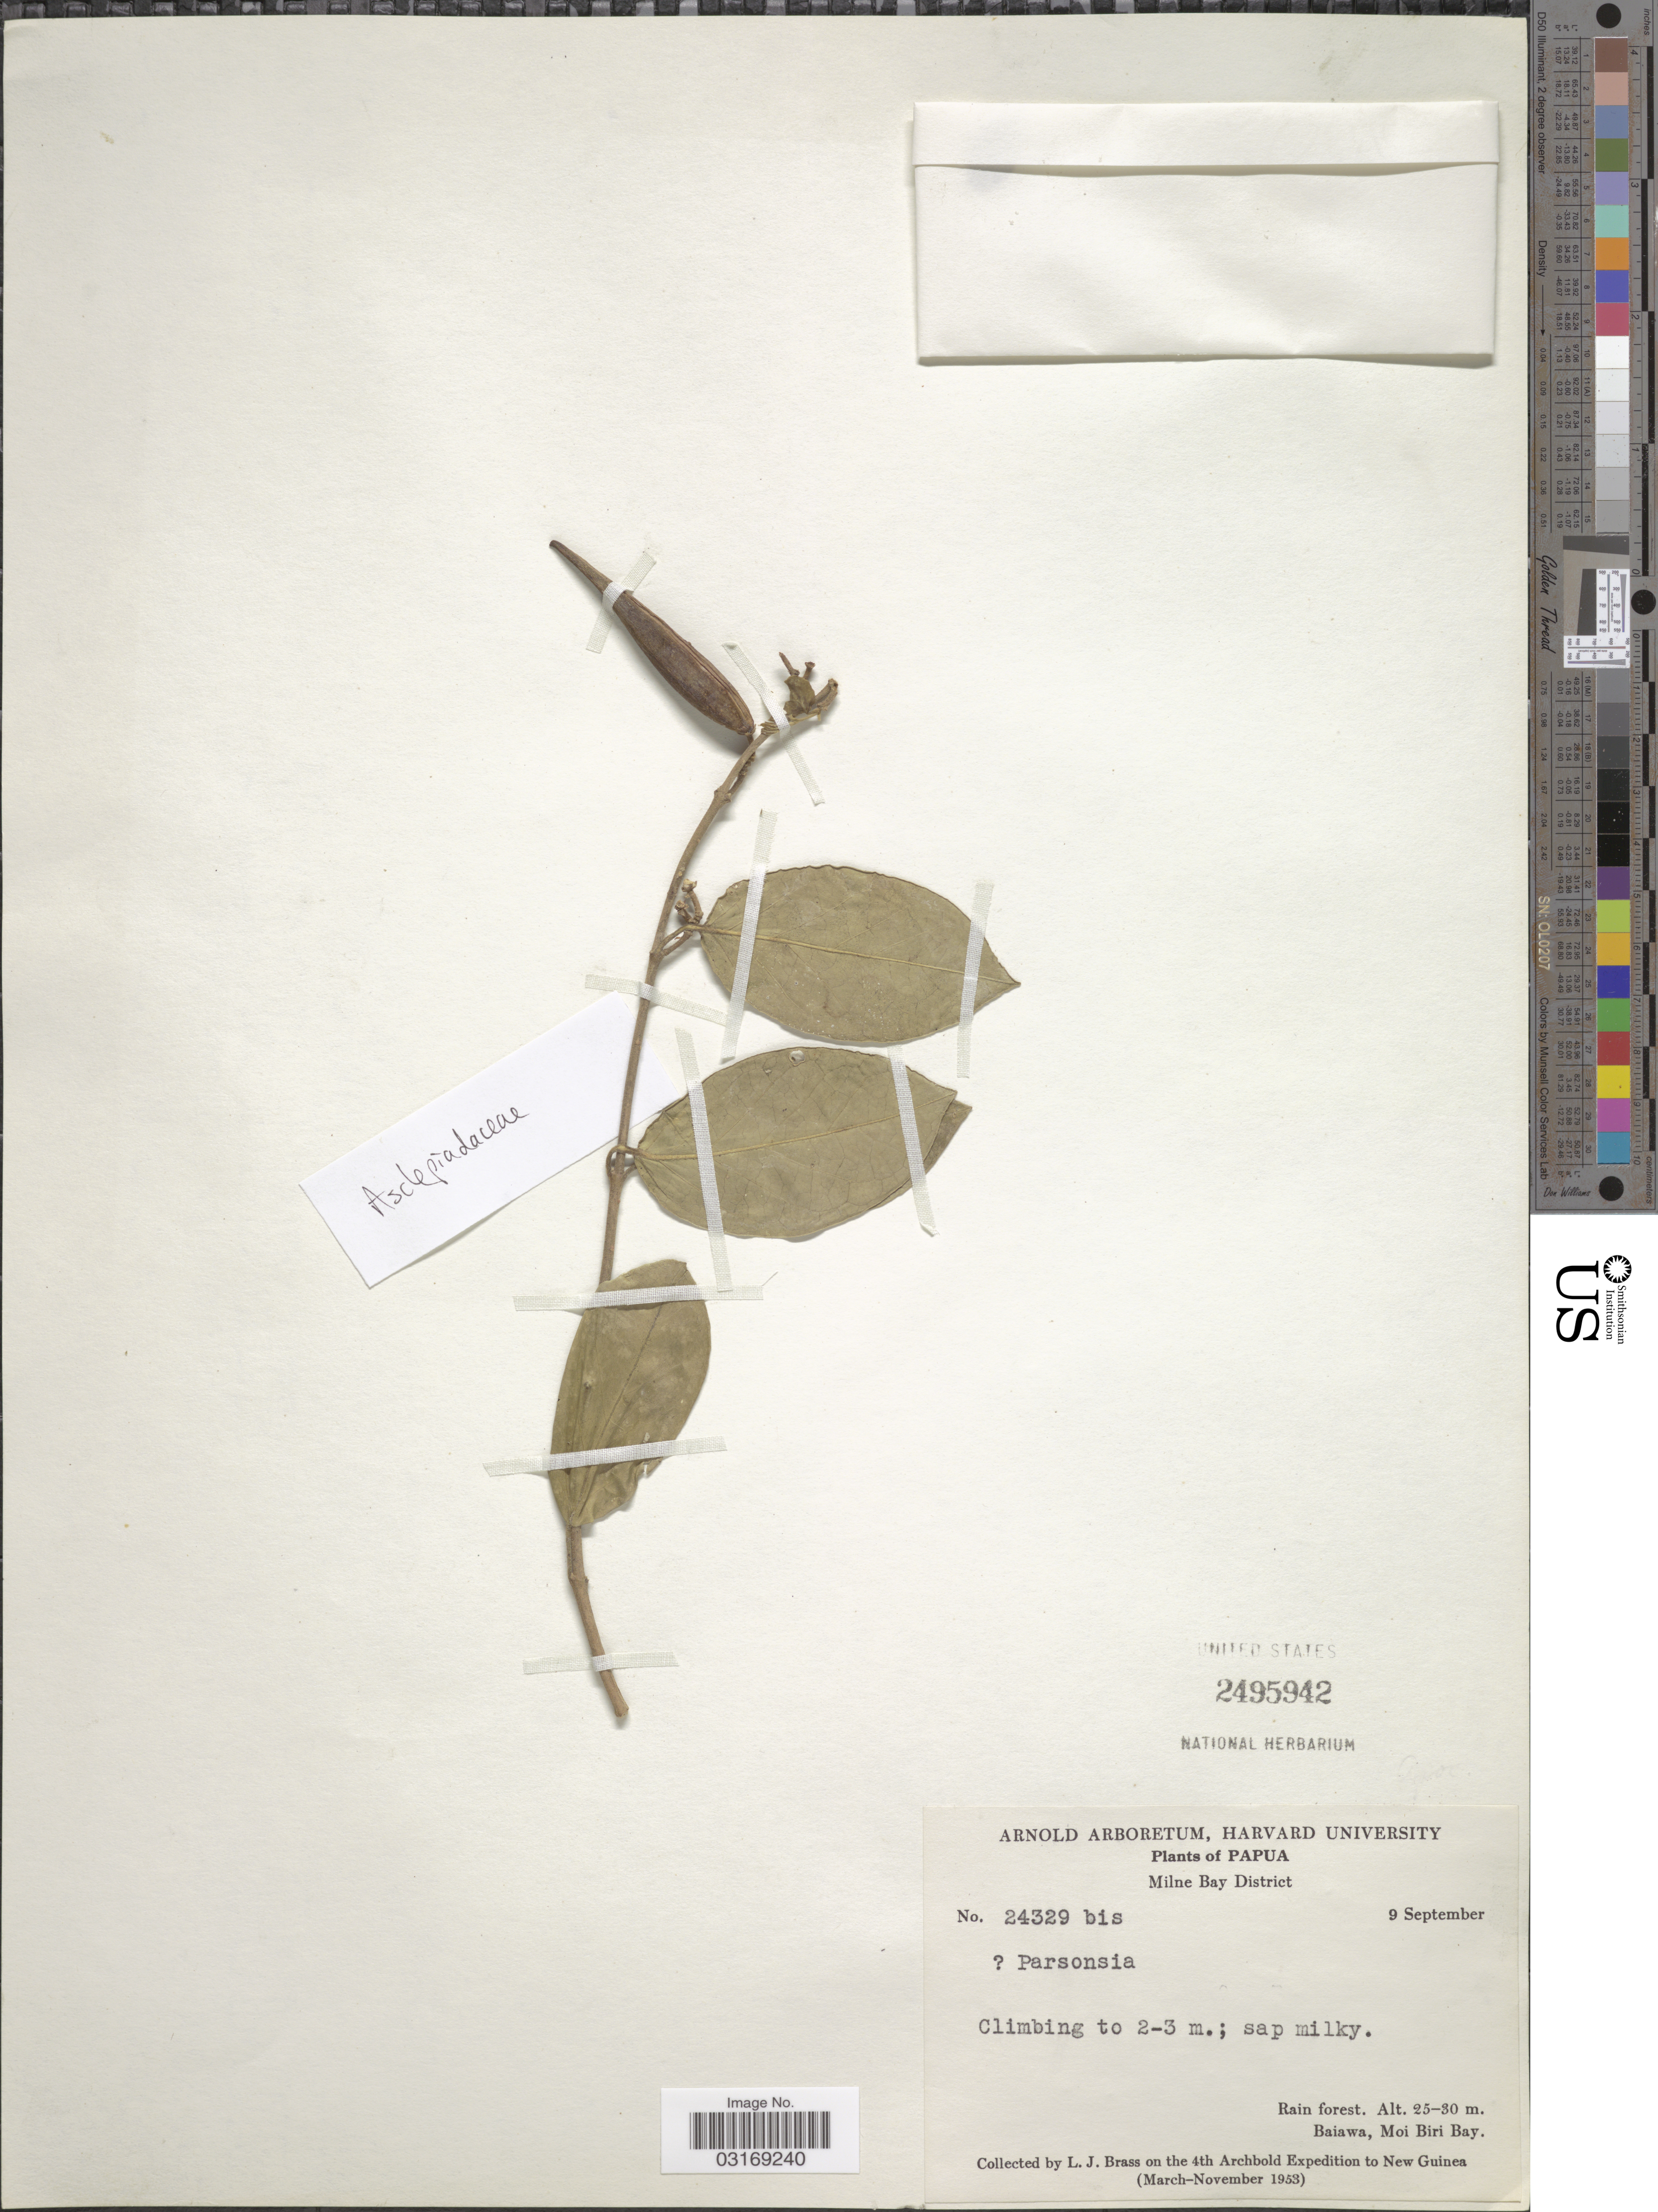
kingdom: Plantae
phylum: Tracheophyta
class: Magnoliopsida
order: Gentianales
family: Apocynaceae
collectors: L. J. Brass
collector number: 24329bis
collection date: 1953-09-09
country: Papua New Guinea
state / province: Milne Bay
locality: Papua Milne Bay District. Baiawa, Moi Biri Bay. New Guinea.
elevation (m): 25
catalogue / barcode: US 2495942